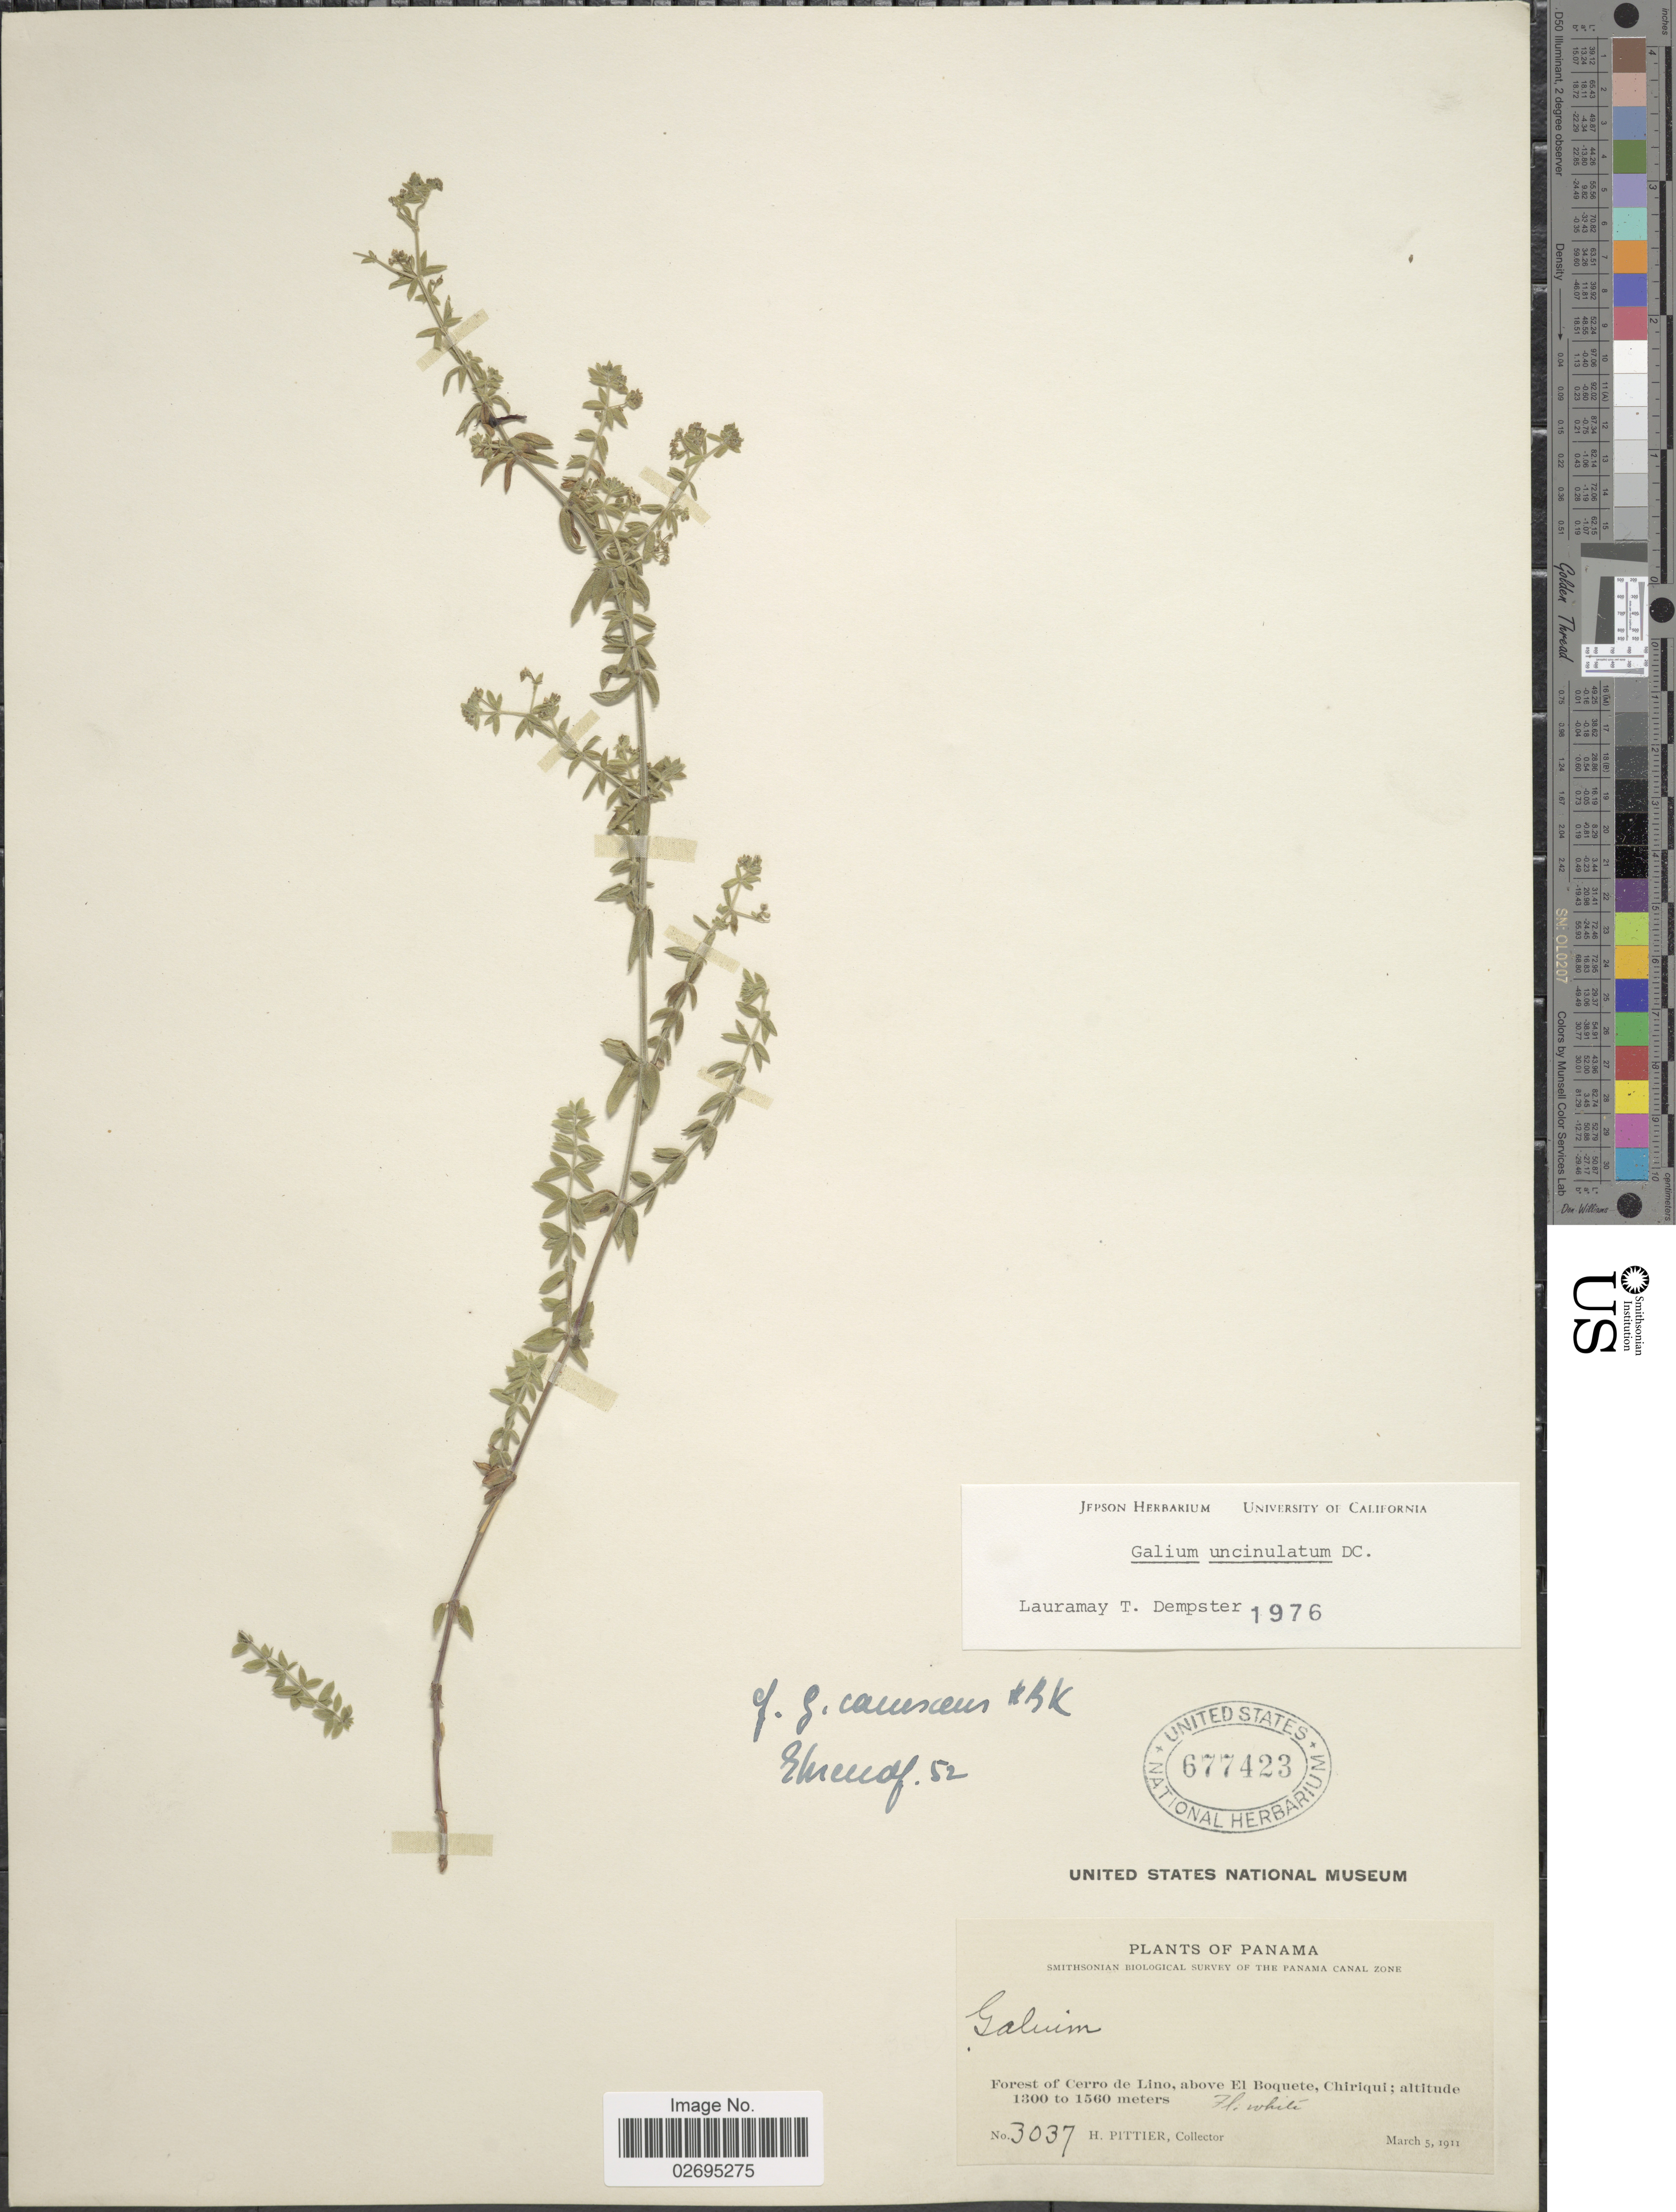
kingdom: Plantae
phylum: Tracheophyta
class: Magnoliopsida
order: Gentianales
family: Rubiaceae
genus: Galium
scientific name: Galium uncinulatum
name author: DC.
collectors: H. F. Pittier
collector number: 3037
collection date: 1911-03-05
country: Panama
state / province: Chiriqui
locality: Forest of Cerro de Lino, above El Boquete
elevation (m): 1300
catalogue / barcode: US 677423